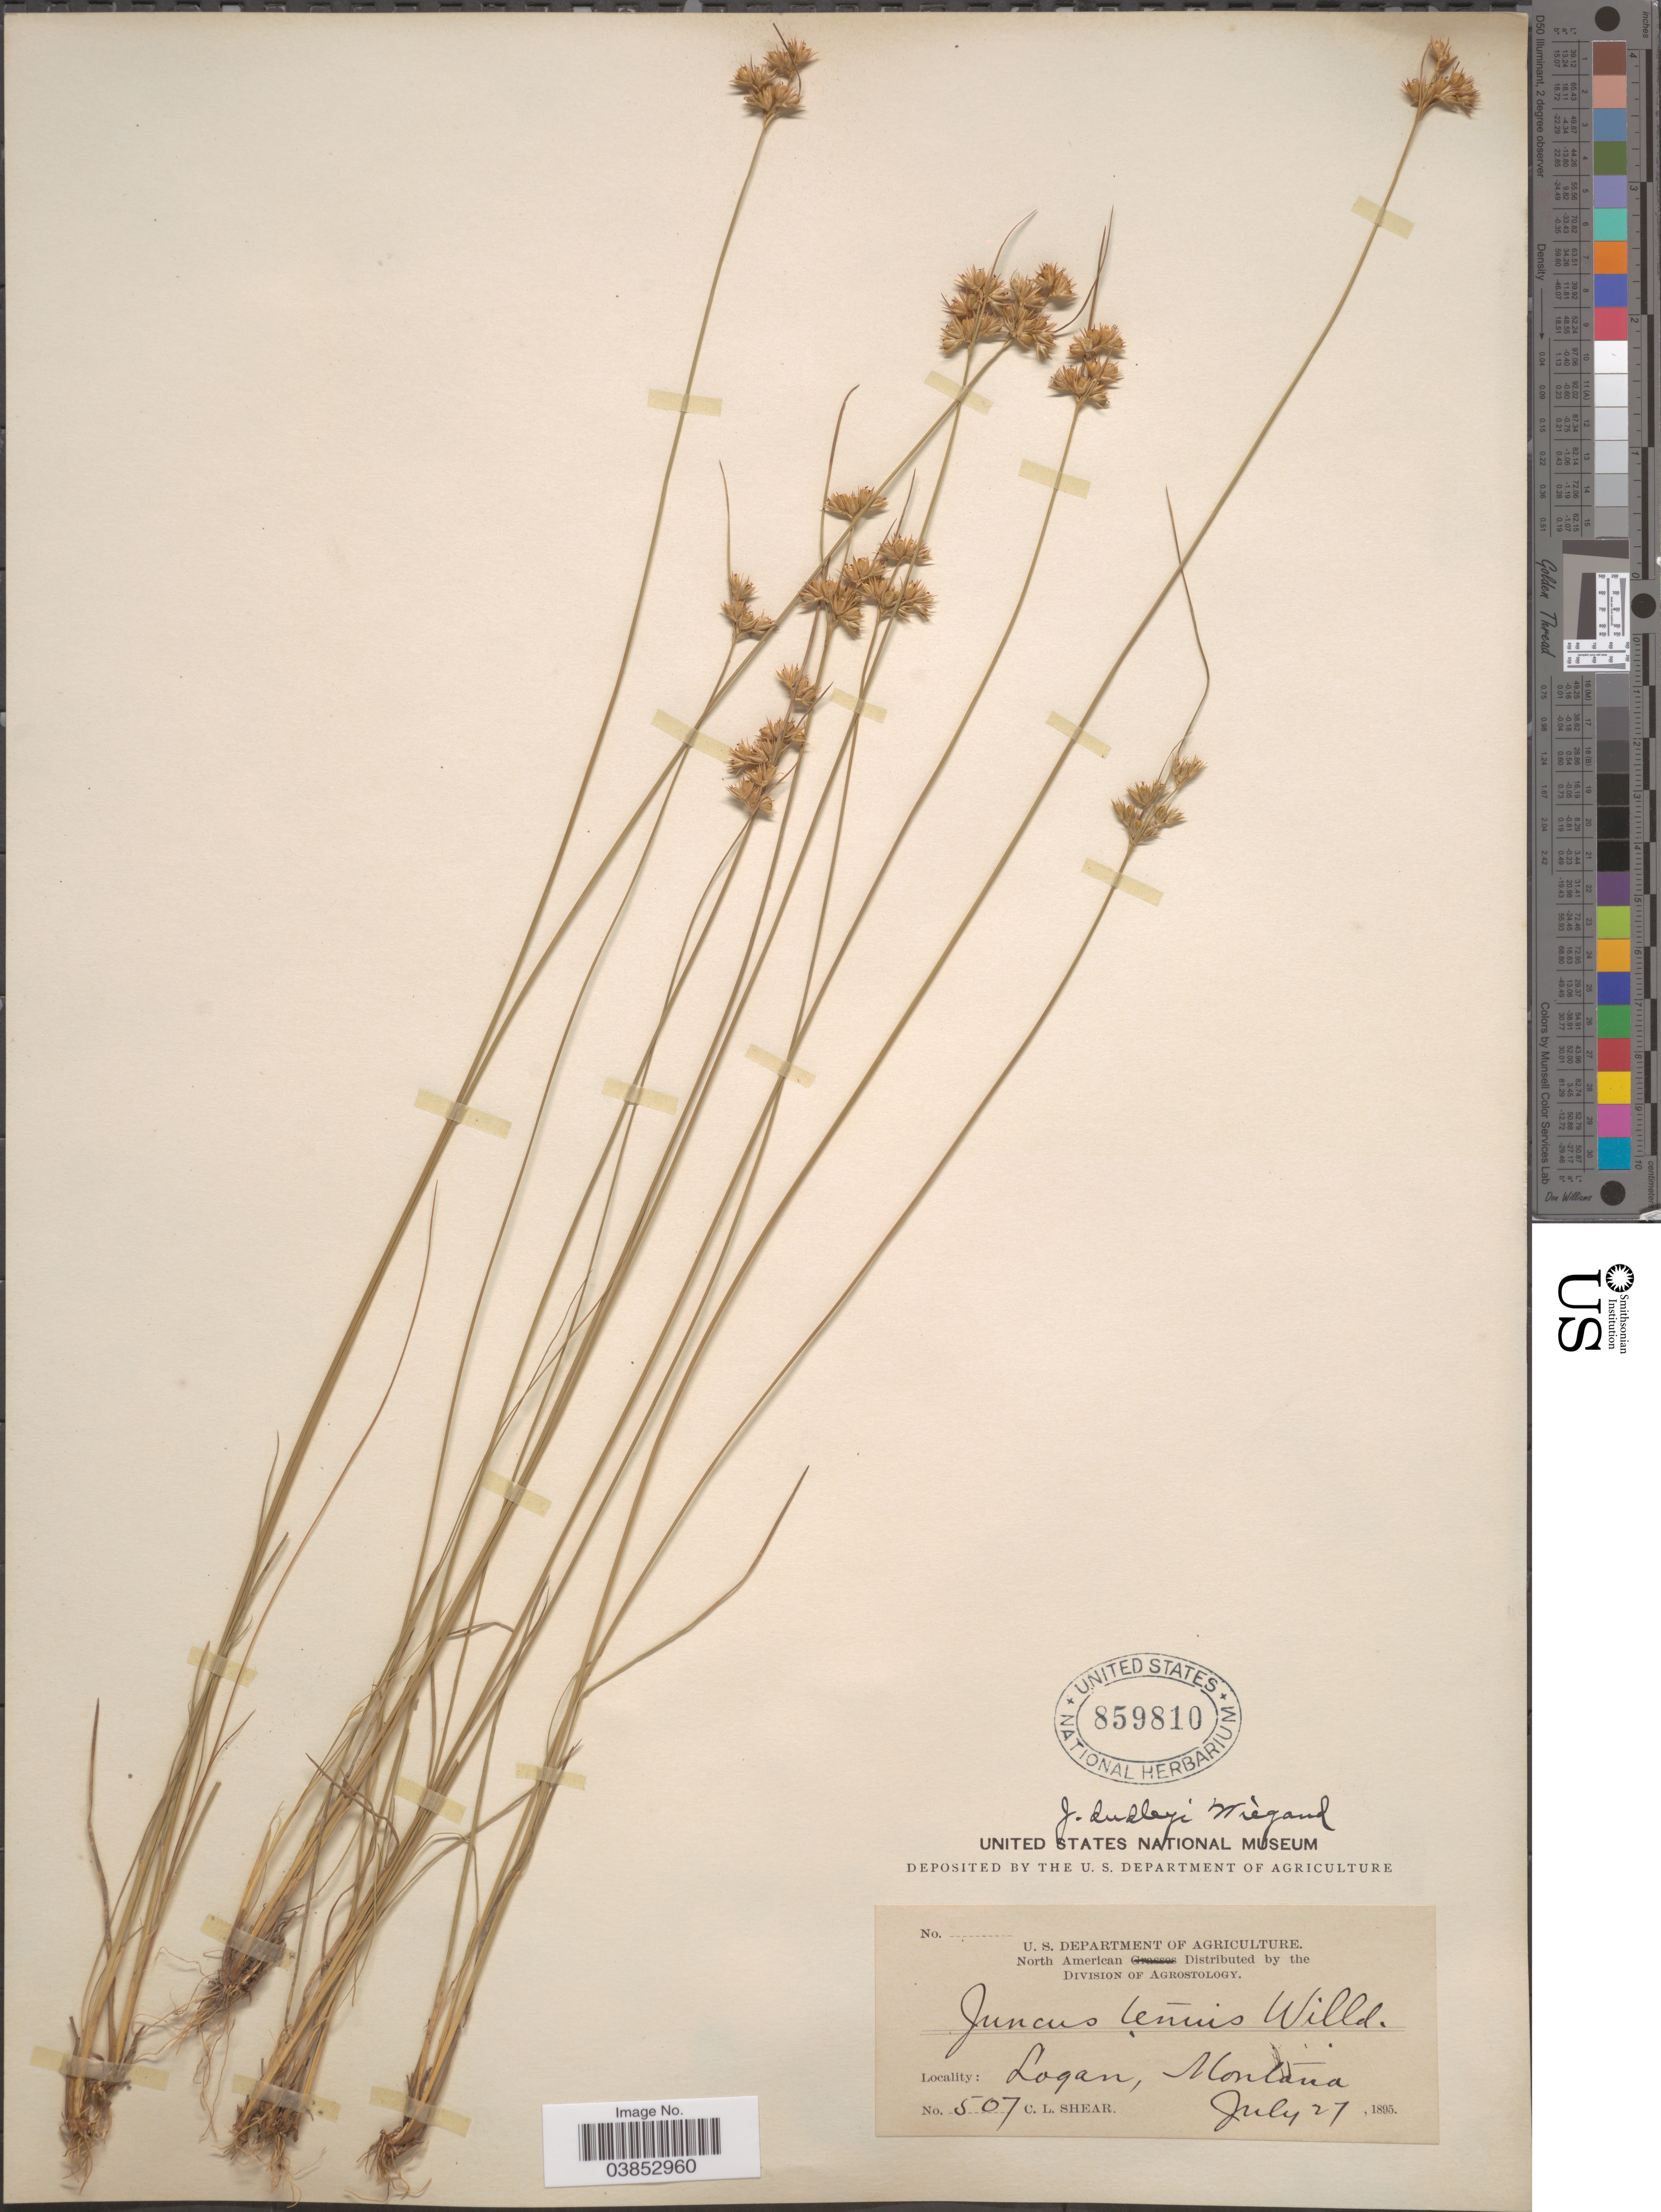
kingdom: Plantae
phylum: Tracheophyta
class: Liliopsida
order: Poales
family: Juncaceae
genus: Juncus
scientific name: Juncus dudleyi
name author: Wiegand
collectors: C. L. Shear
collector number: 507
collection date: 1895-07-27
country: United States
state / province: Montana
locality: Logan.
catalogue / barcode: US 859810